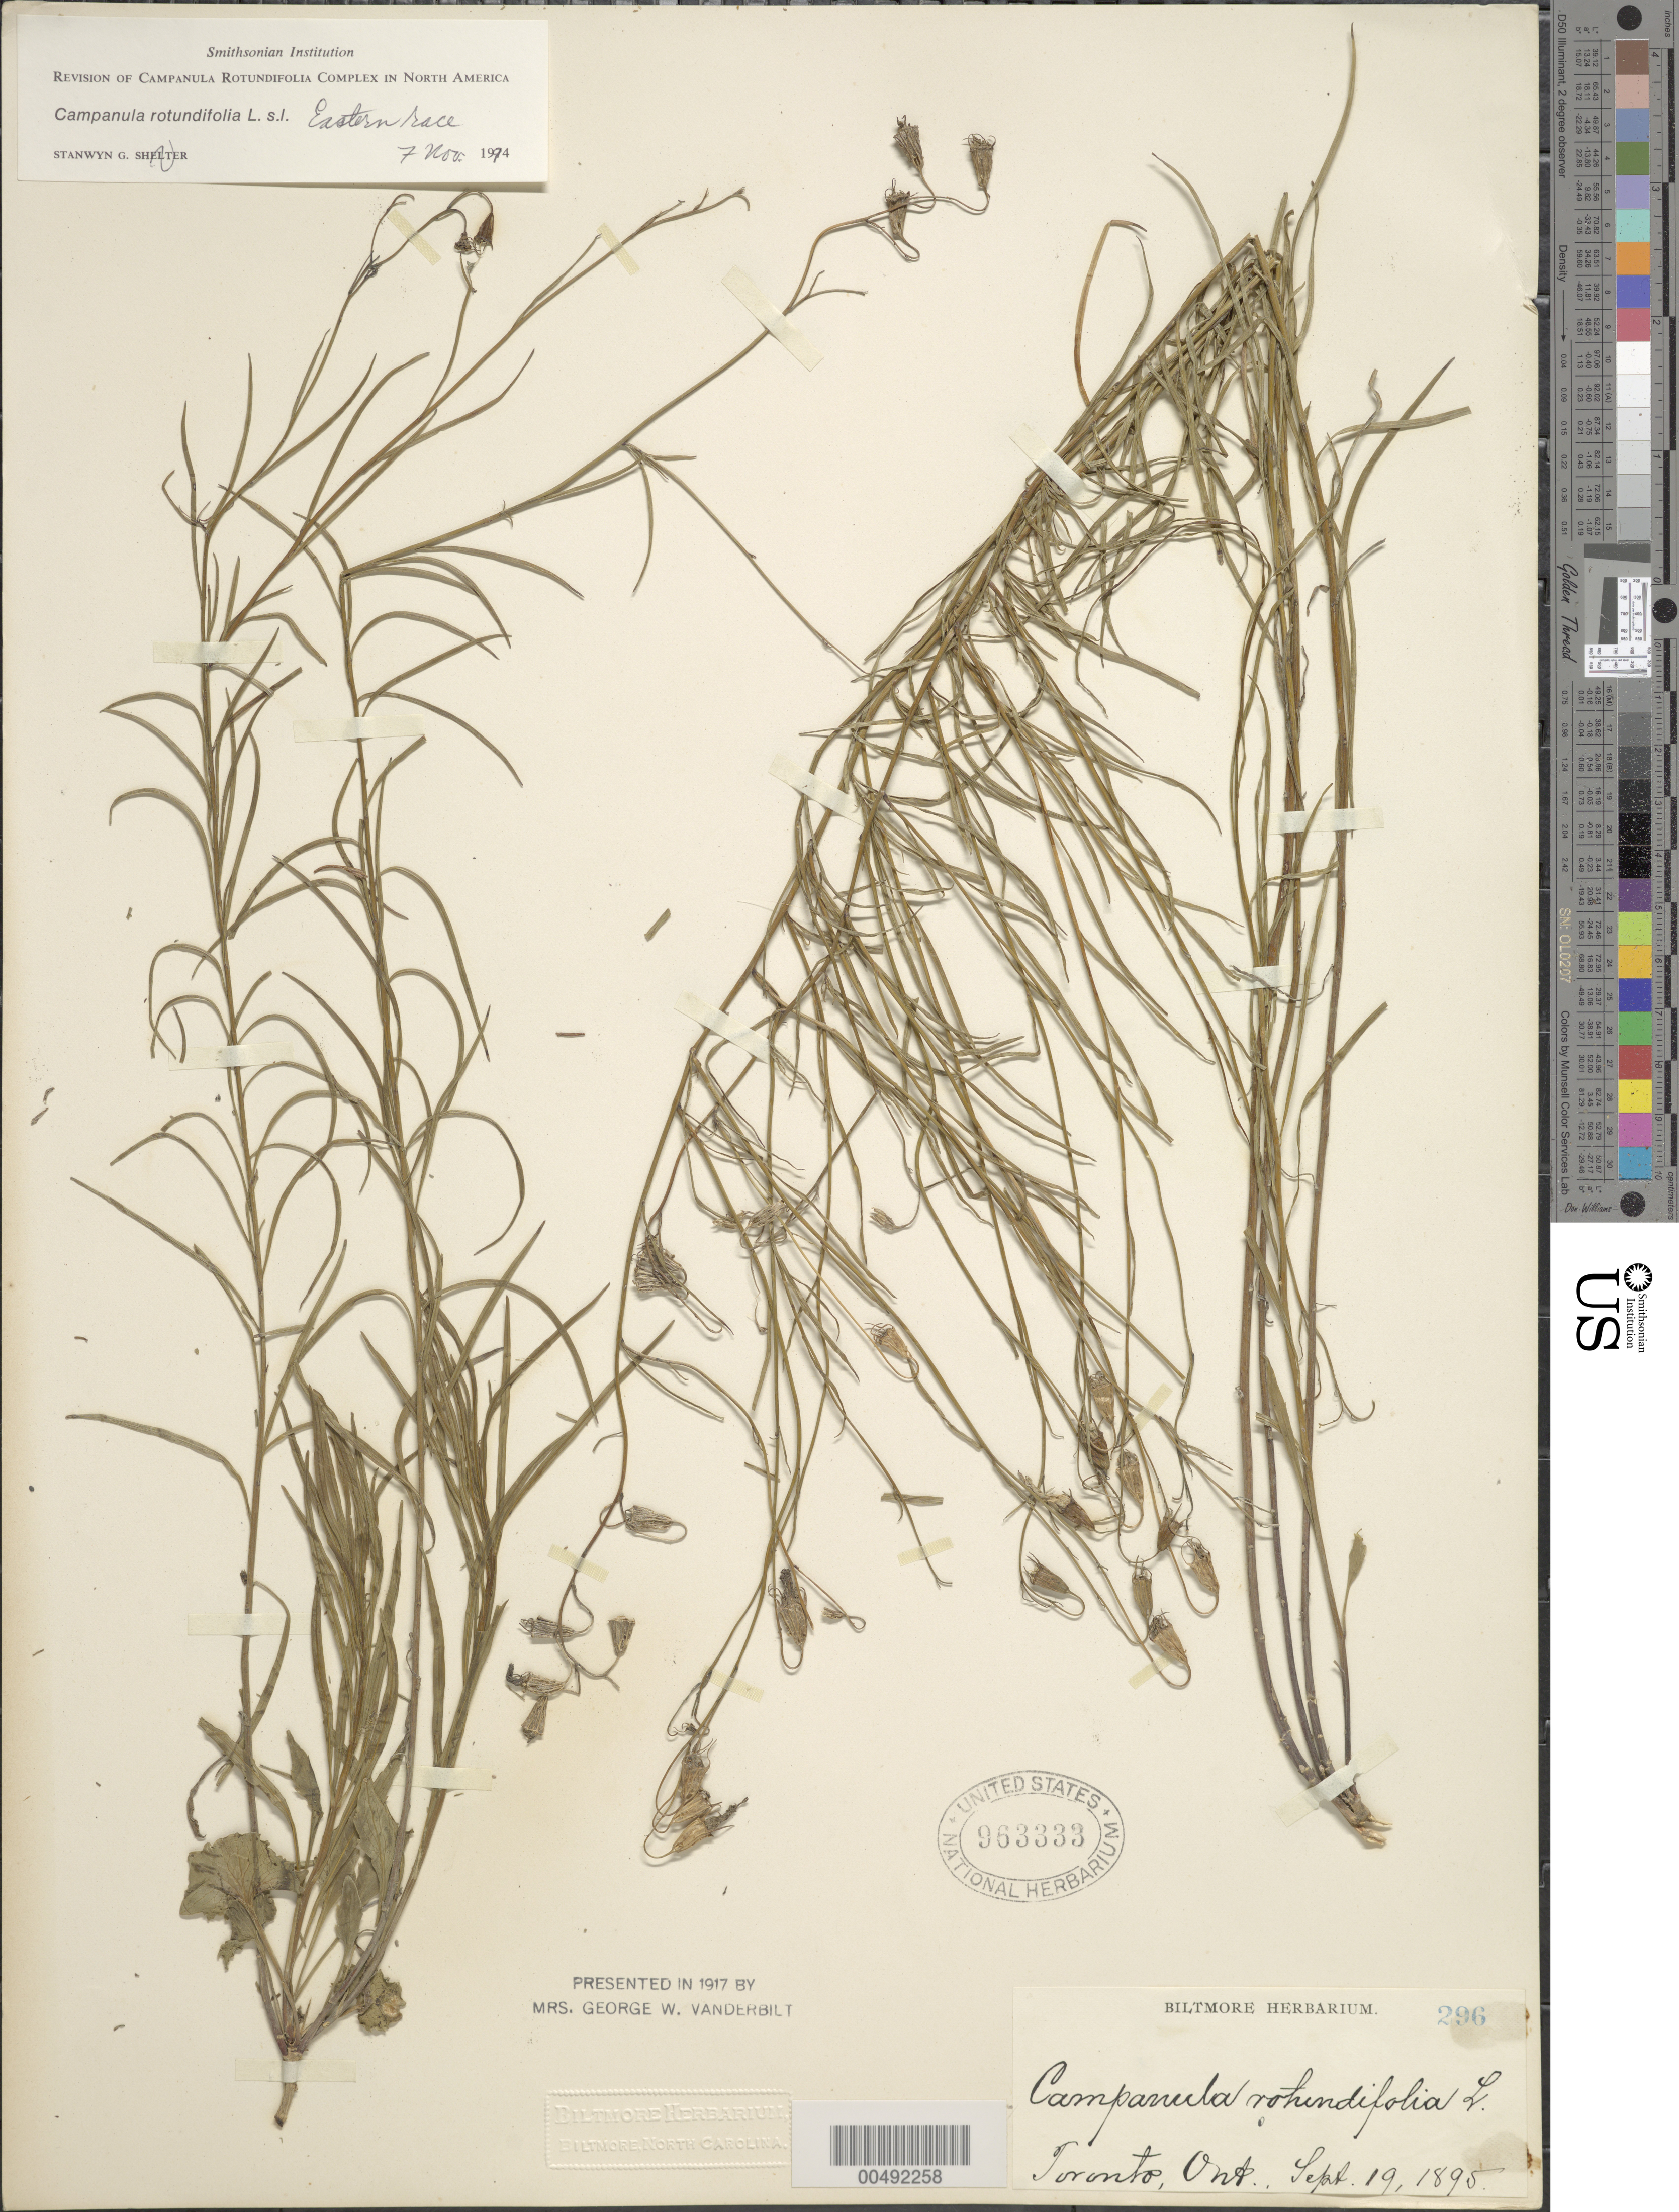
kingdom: Plantae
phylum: Tracheophyta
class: Magnoliopsida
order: Asterales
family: Campanulaceae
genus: Campanula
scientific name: Campanula rotundifolia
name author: L.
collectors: ex herb. Biltmore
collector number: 296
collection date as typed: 19 Sep 1895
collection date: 1895-09-19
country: Canada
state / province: Ontario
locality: Toronto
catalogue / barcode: US 963333